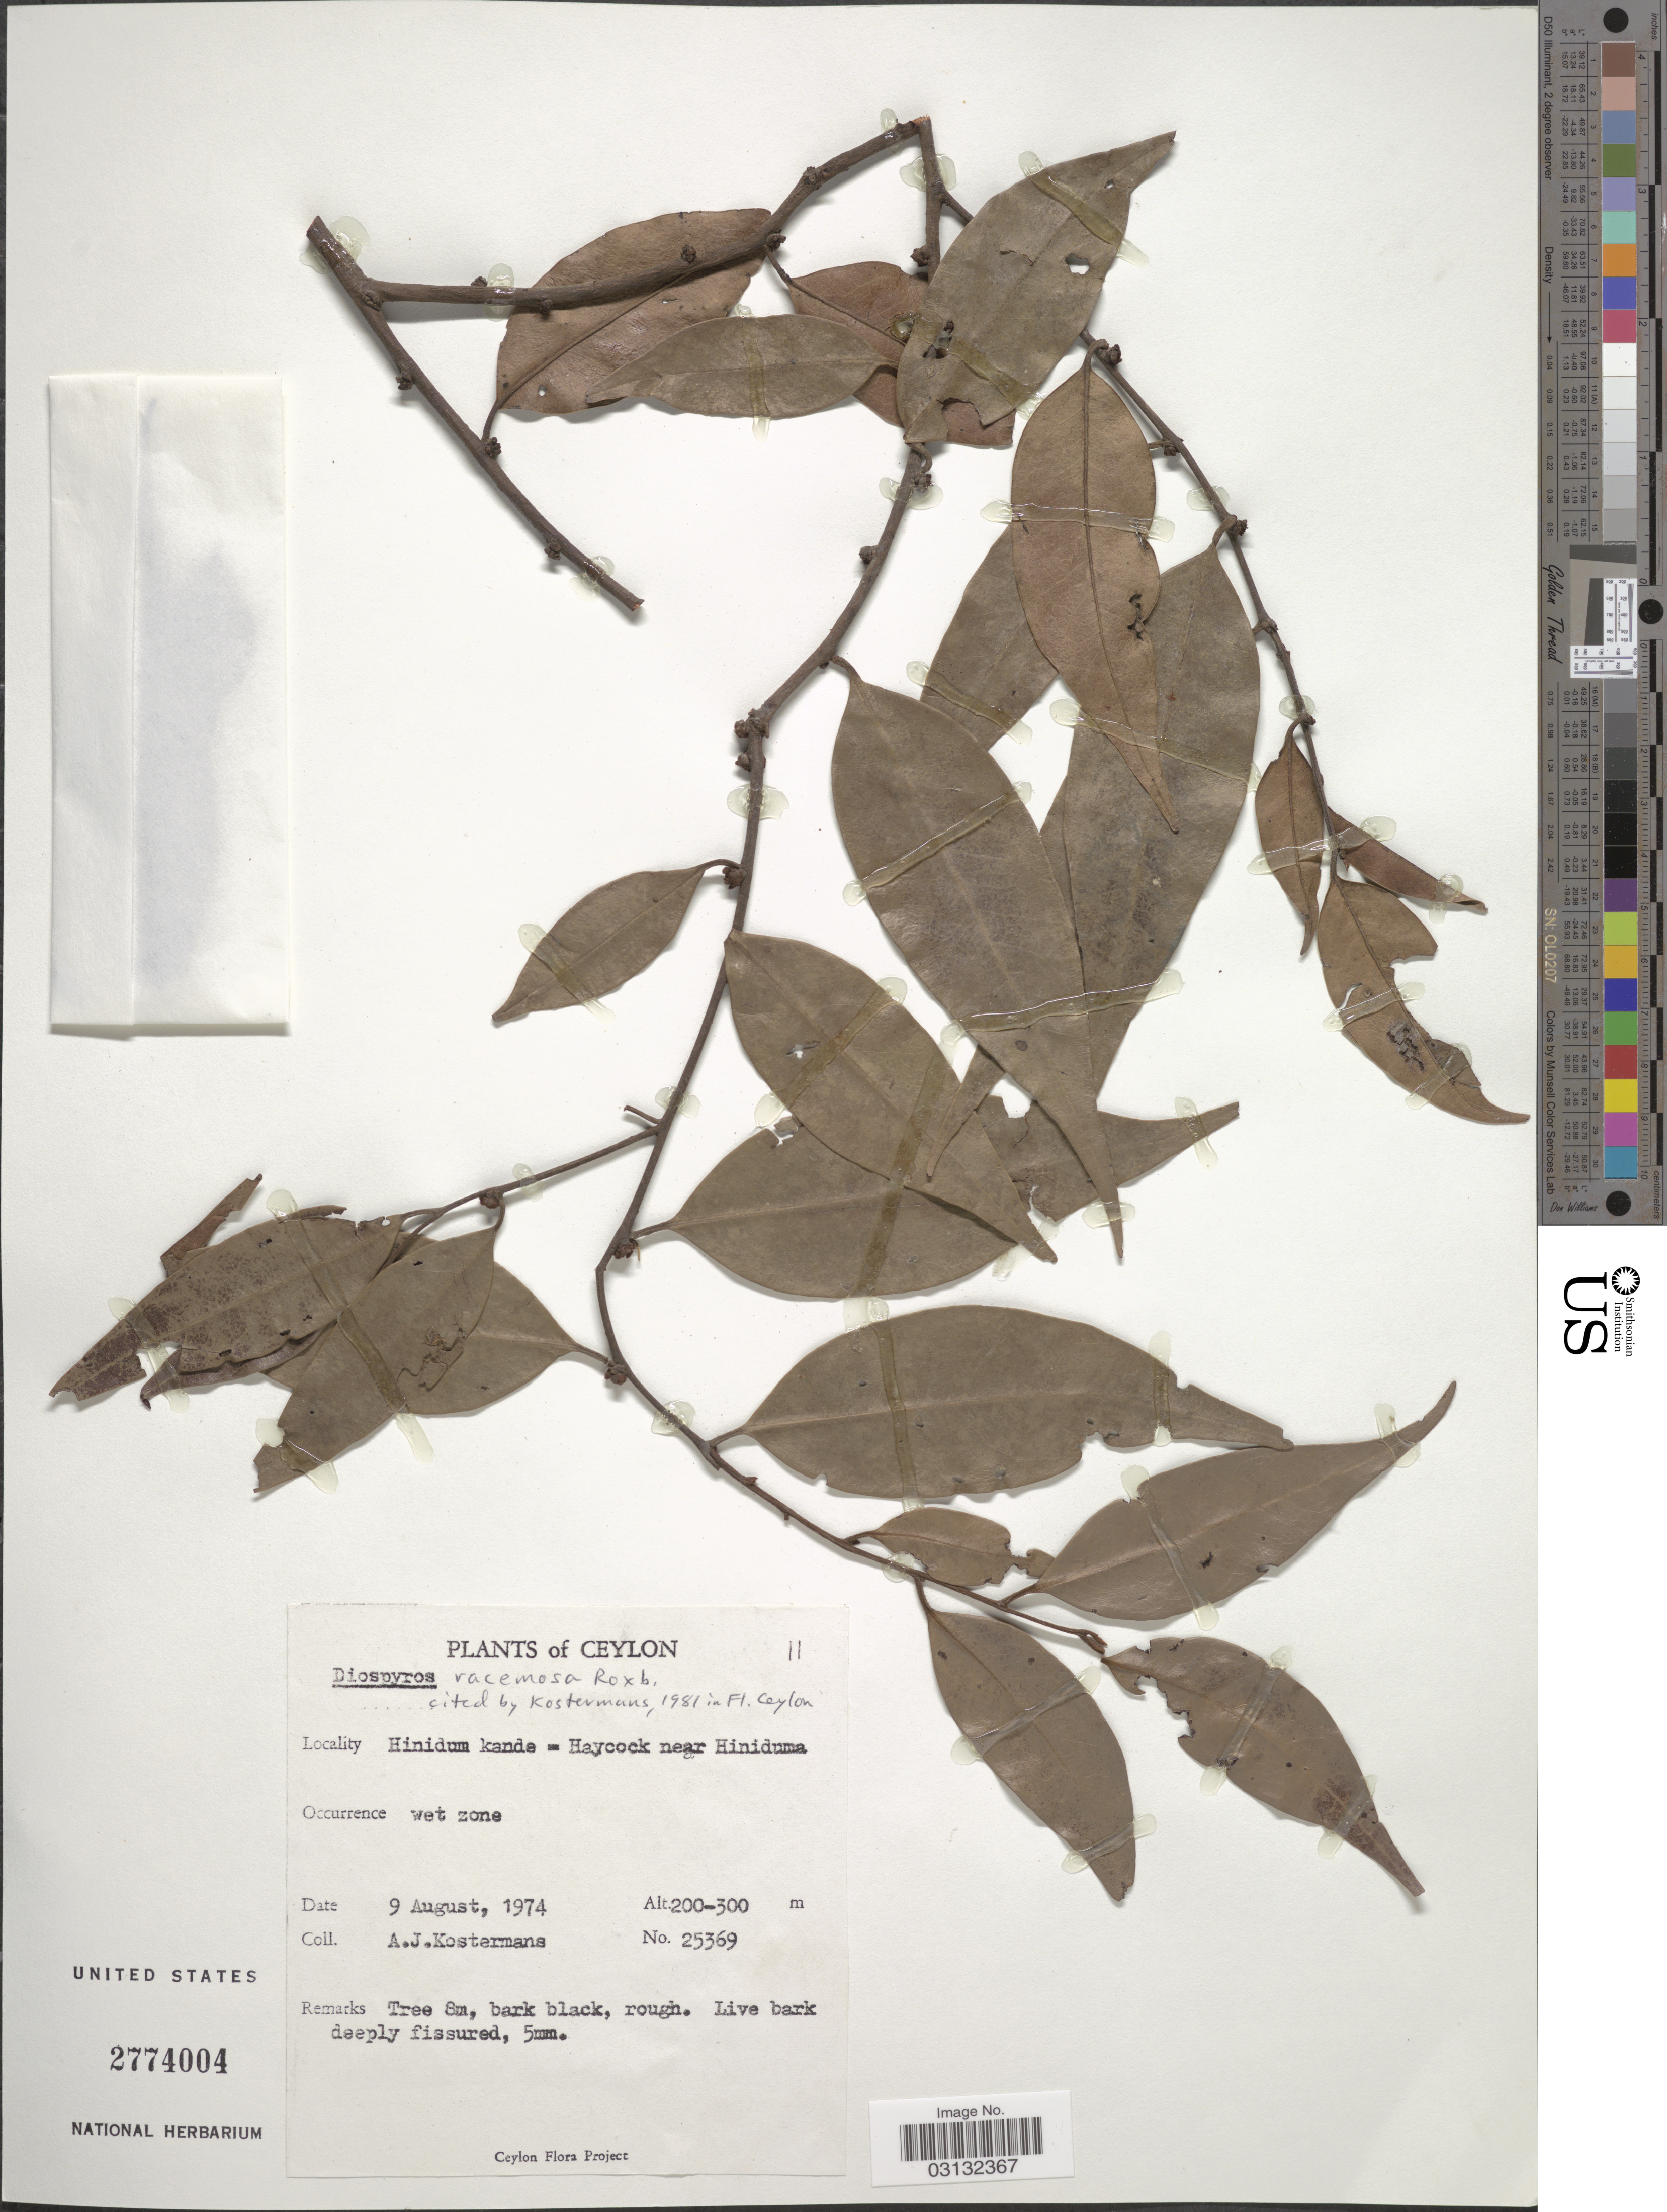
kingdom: Plantae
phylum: Tracheophyta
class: Magnoliopsida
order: Ericales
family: Ebenaceae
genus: Diospyros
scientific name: Diospyros toposia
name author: Buch.-Ham.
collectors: A. J. G. Kostermans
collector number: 25369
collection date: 1974-08-09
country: Sri Lanka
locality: Ceylon. Hinidum kande = Haycock near Hiniduma.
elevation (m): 200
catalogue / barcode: US 2774004